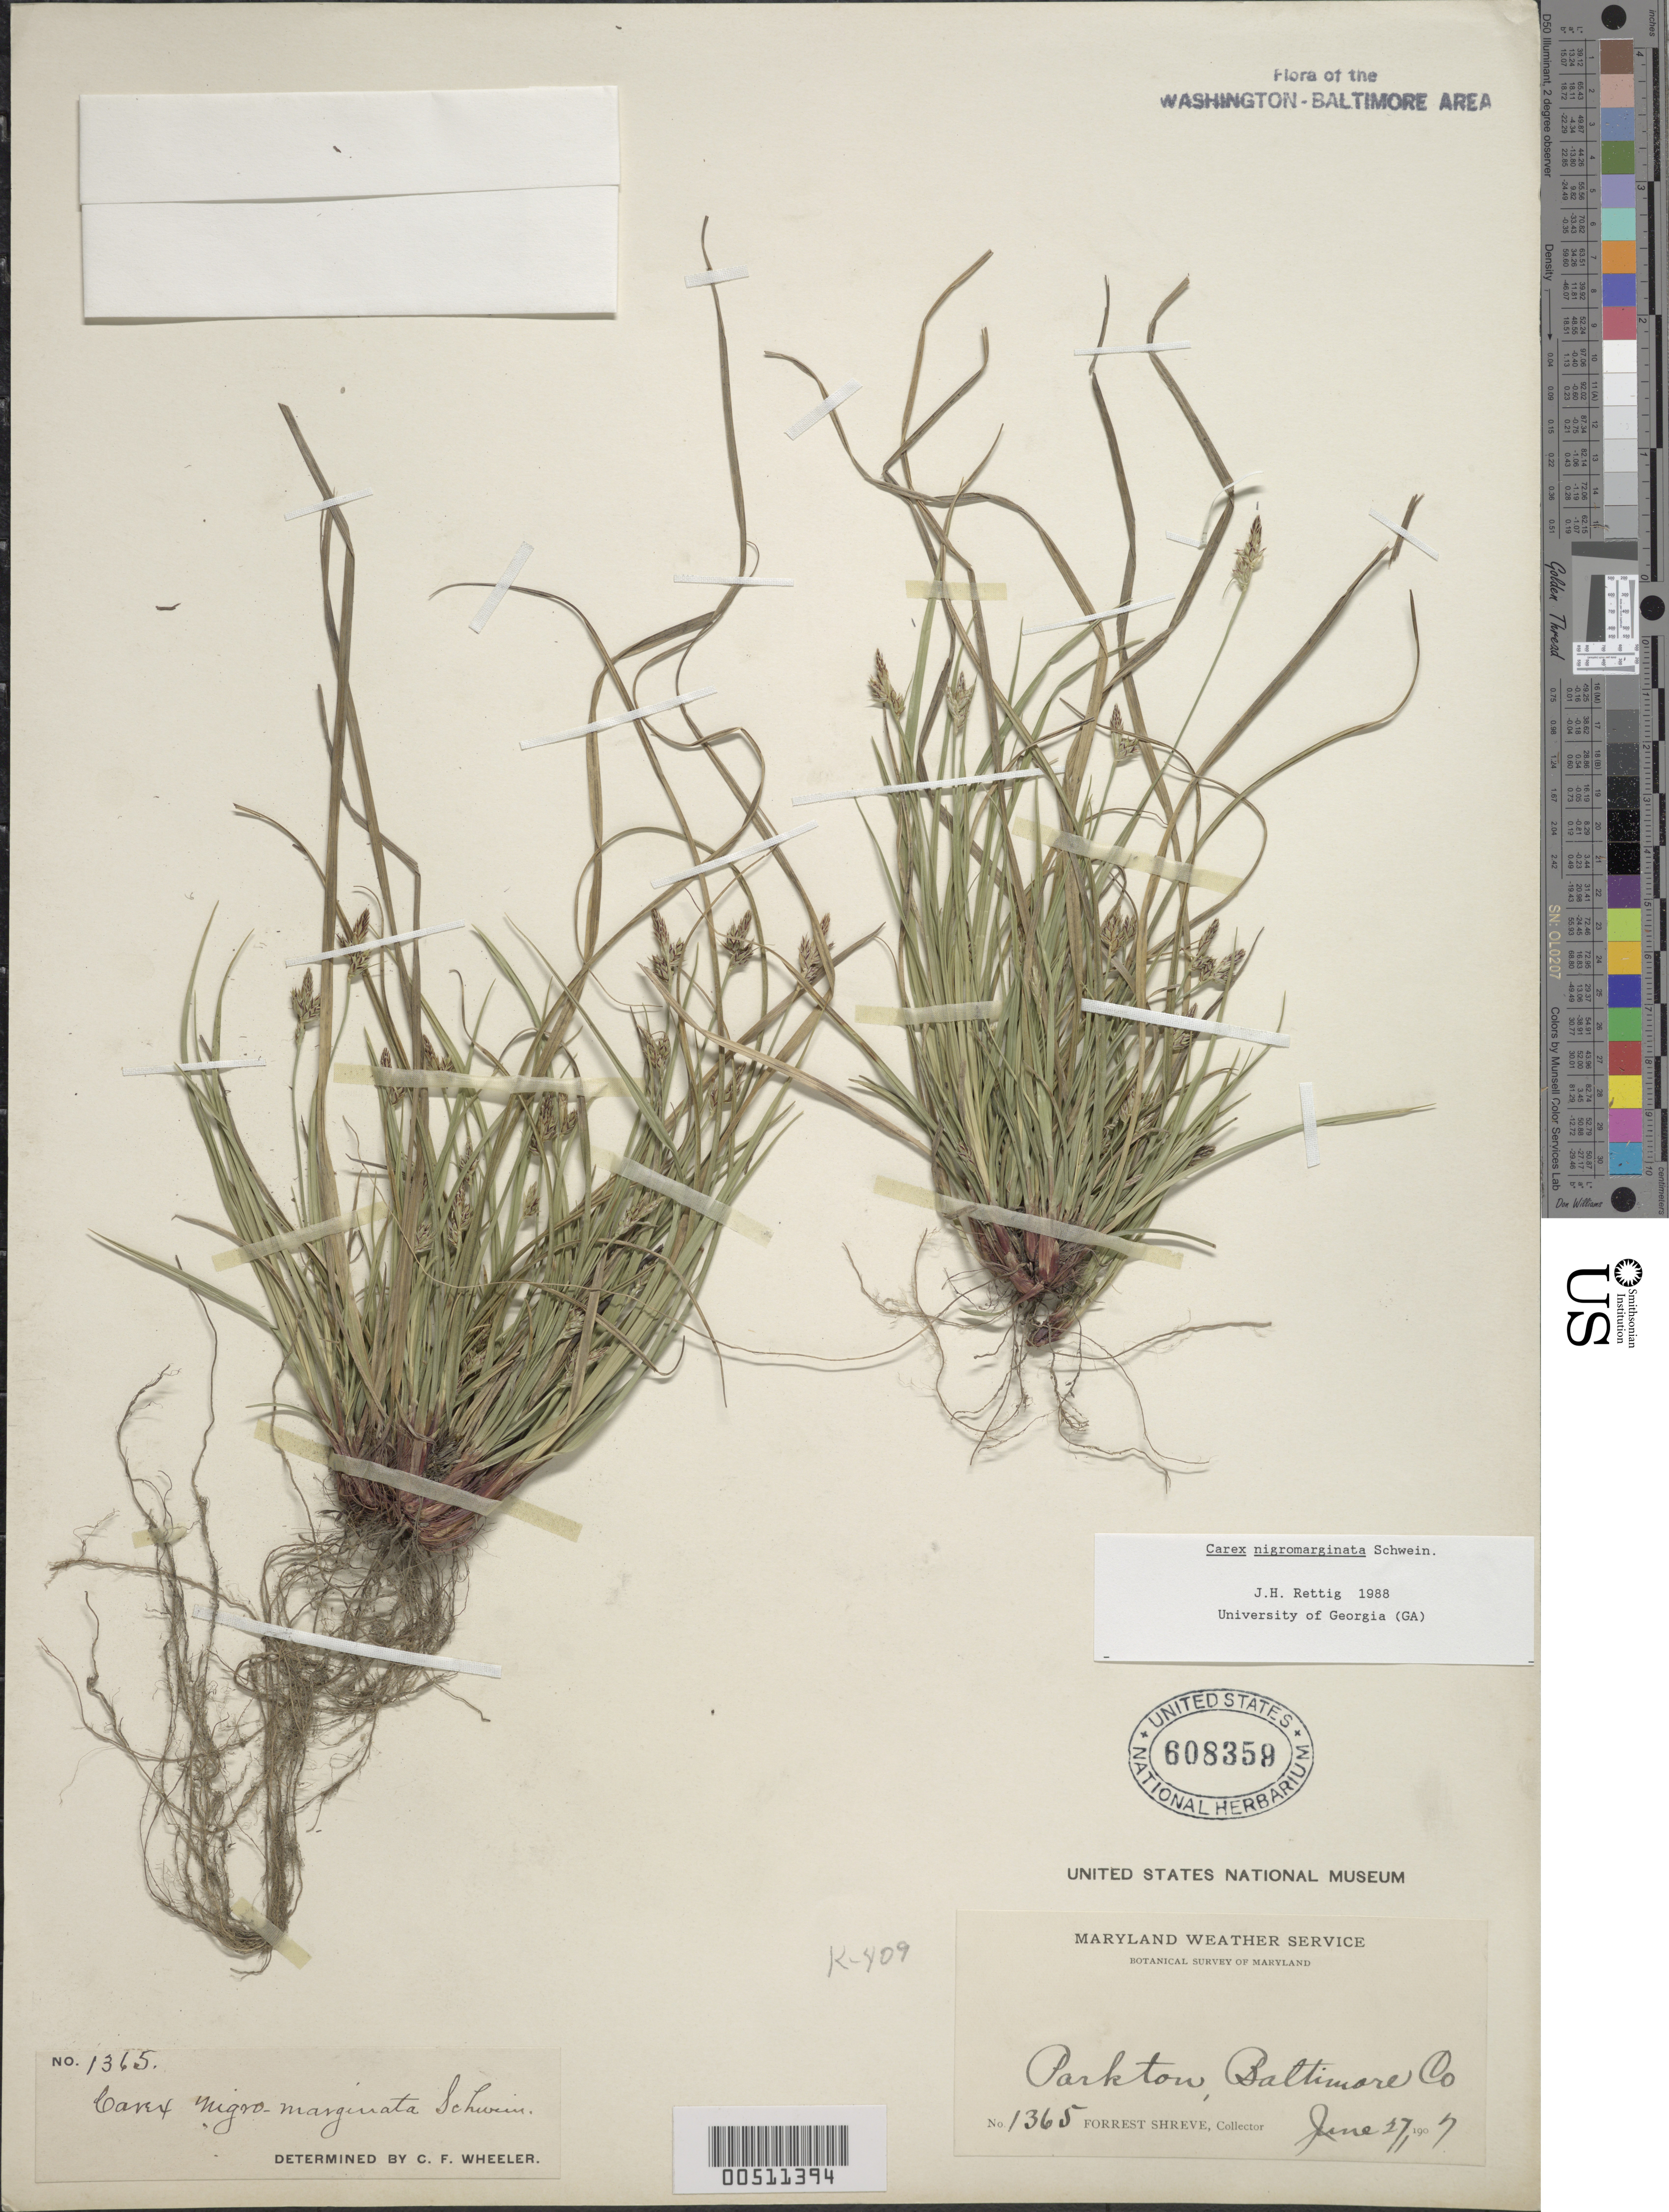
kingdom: Plantae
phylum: Tracheophyta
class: Liliopsida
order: Poales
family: Cyperaceae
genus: Carex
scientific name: Carex nigromarginata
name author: Schwein.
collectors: F. Shreve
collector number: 1365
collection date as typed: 27 Jan 1907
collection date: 1907-01-27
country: United States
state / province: Maryland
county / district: Baltimore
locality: Parkton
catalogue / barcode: US 608359